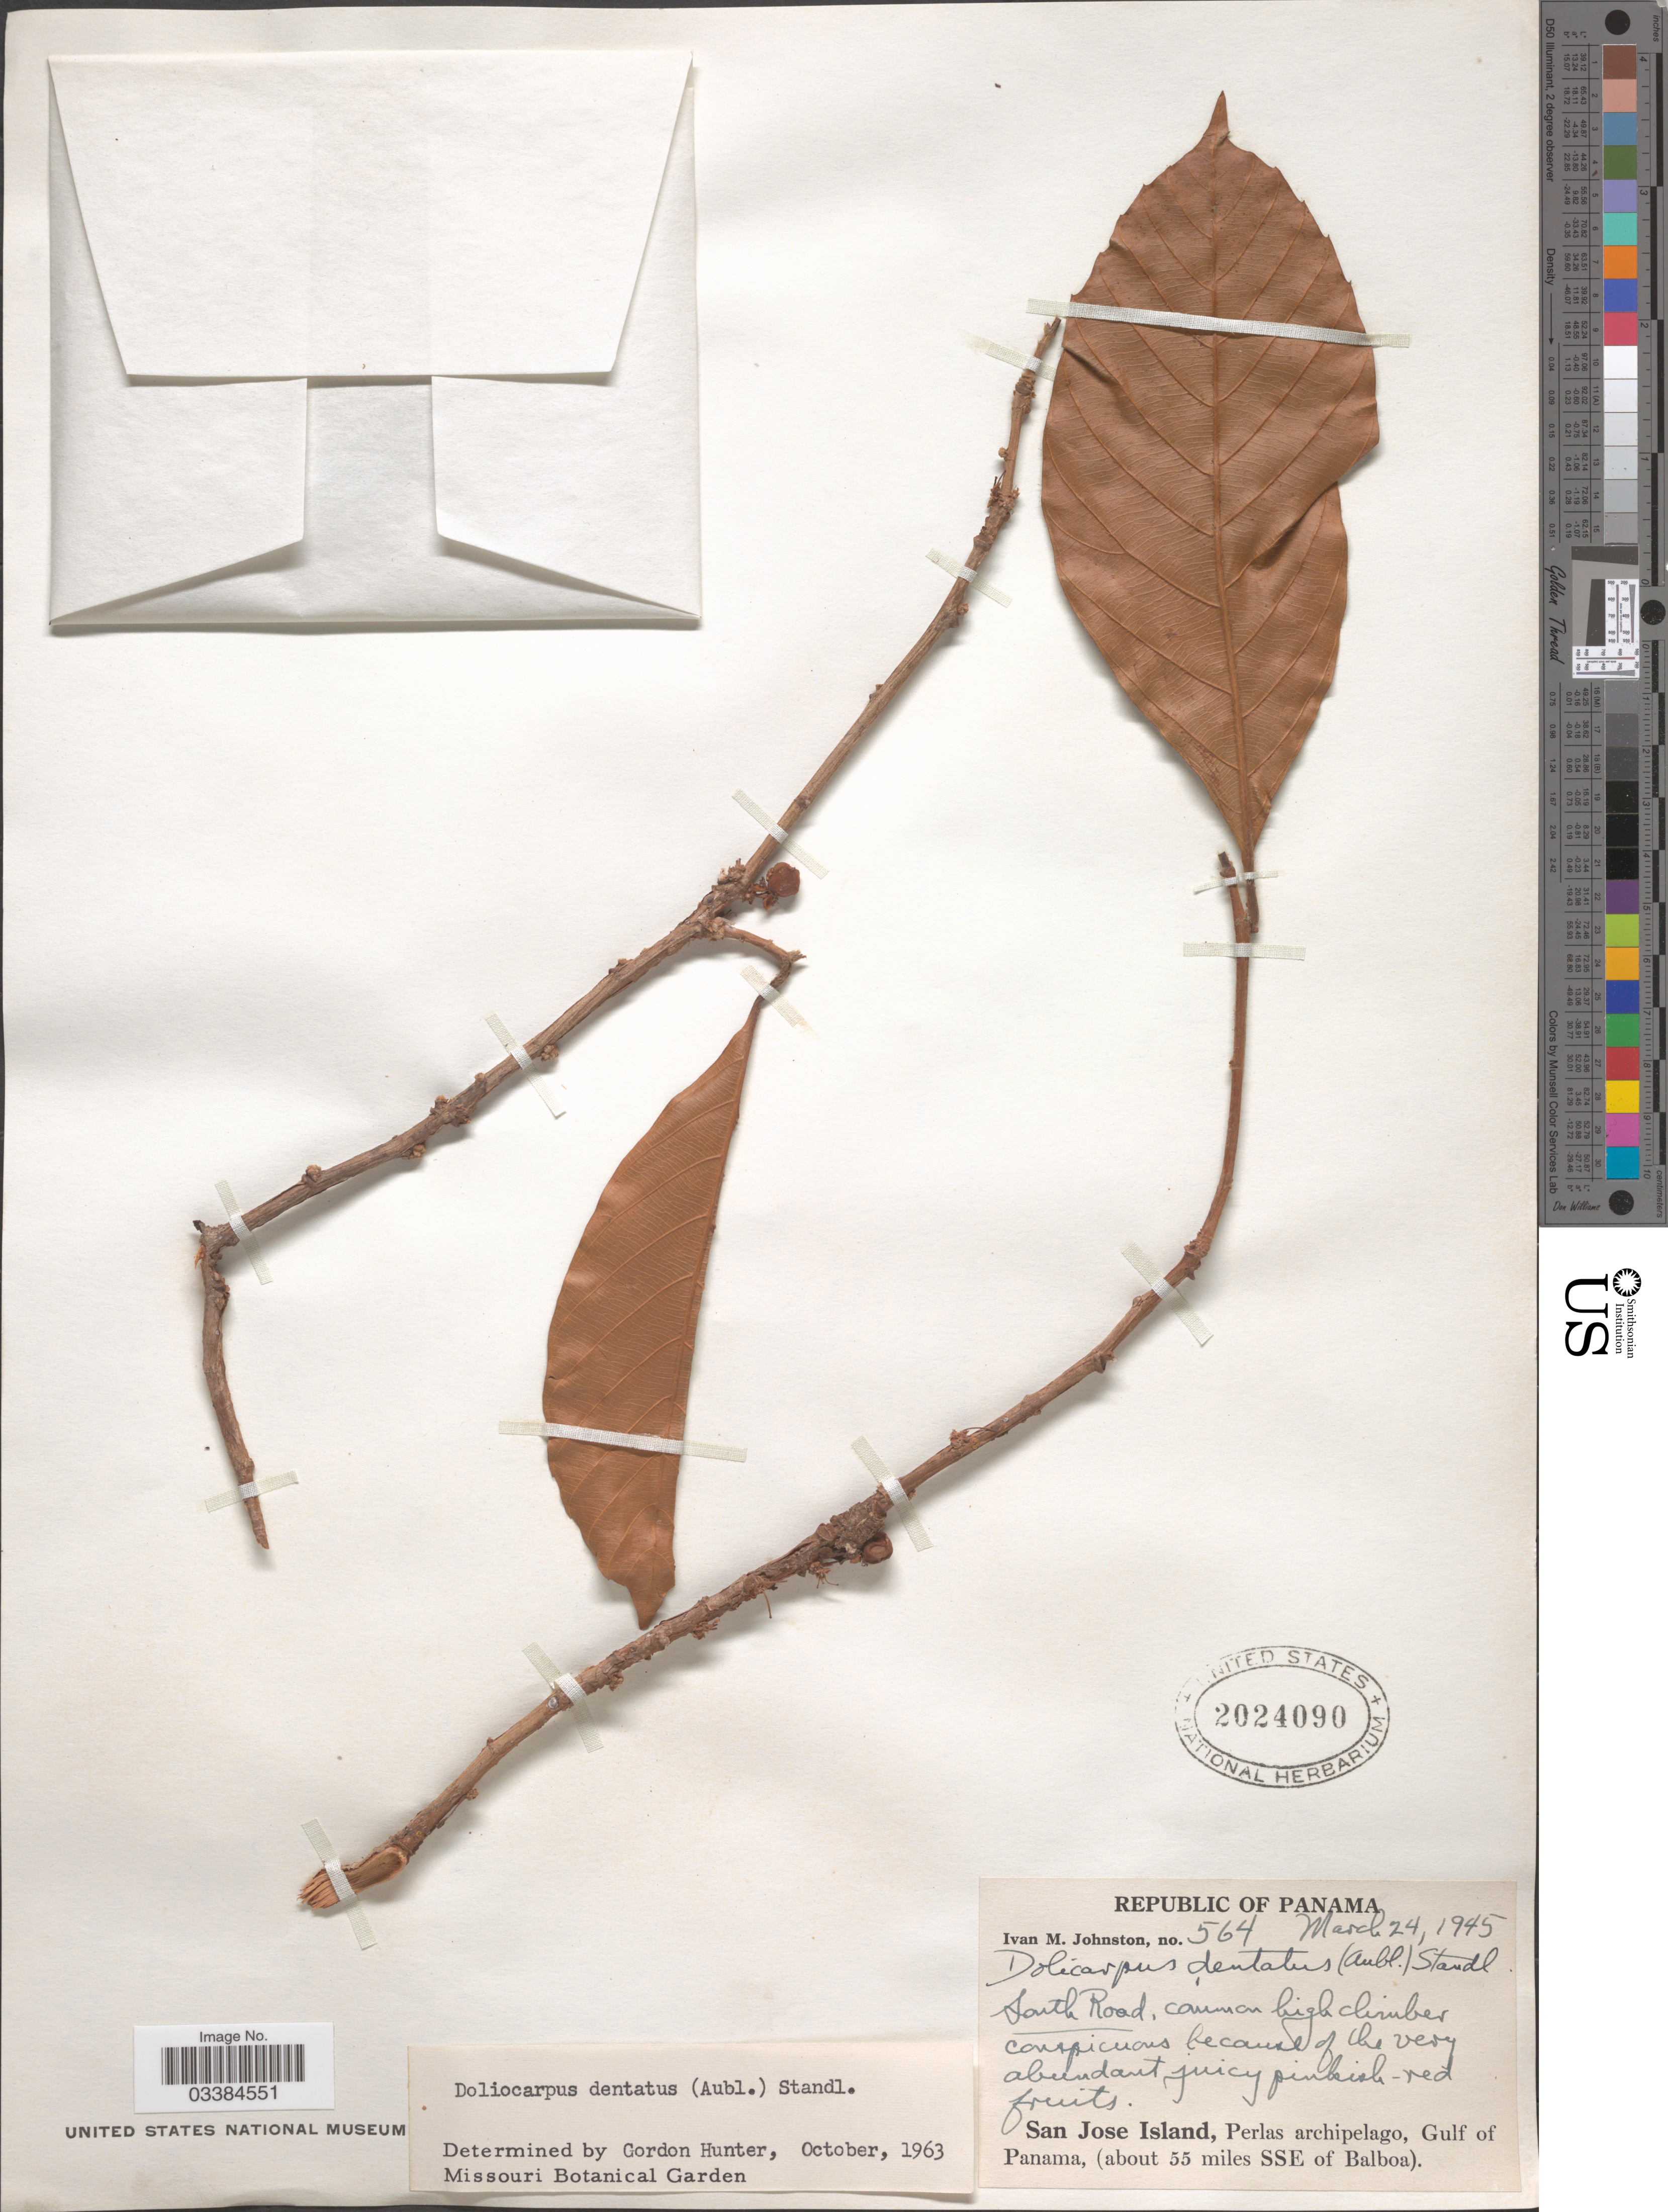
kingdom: Plantae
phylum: Tracheophyta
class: Magnoliopsida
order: Dilleniales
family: Dilleniaceae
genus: Doliocarpus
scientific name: Doliocarpus dentatus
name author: (Aubl.) Standl.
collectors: I.M. Johnston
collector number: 564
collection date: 1945-03-24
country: Panama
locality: South Road. San Jose Island, Perlas archipelago, Gulf of Panama, (about 55 miles SSE of Balboa).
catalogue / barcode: US 2024090